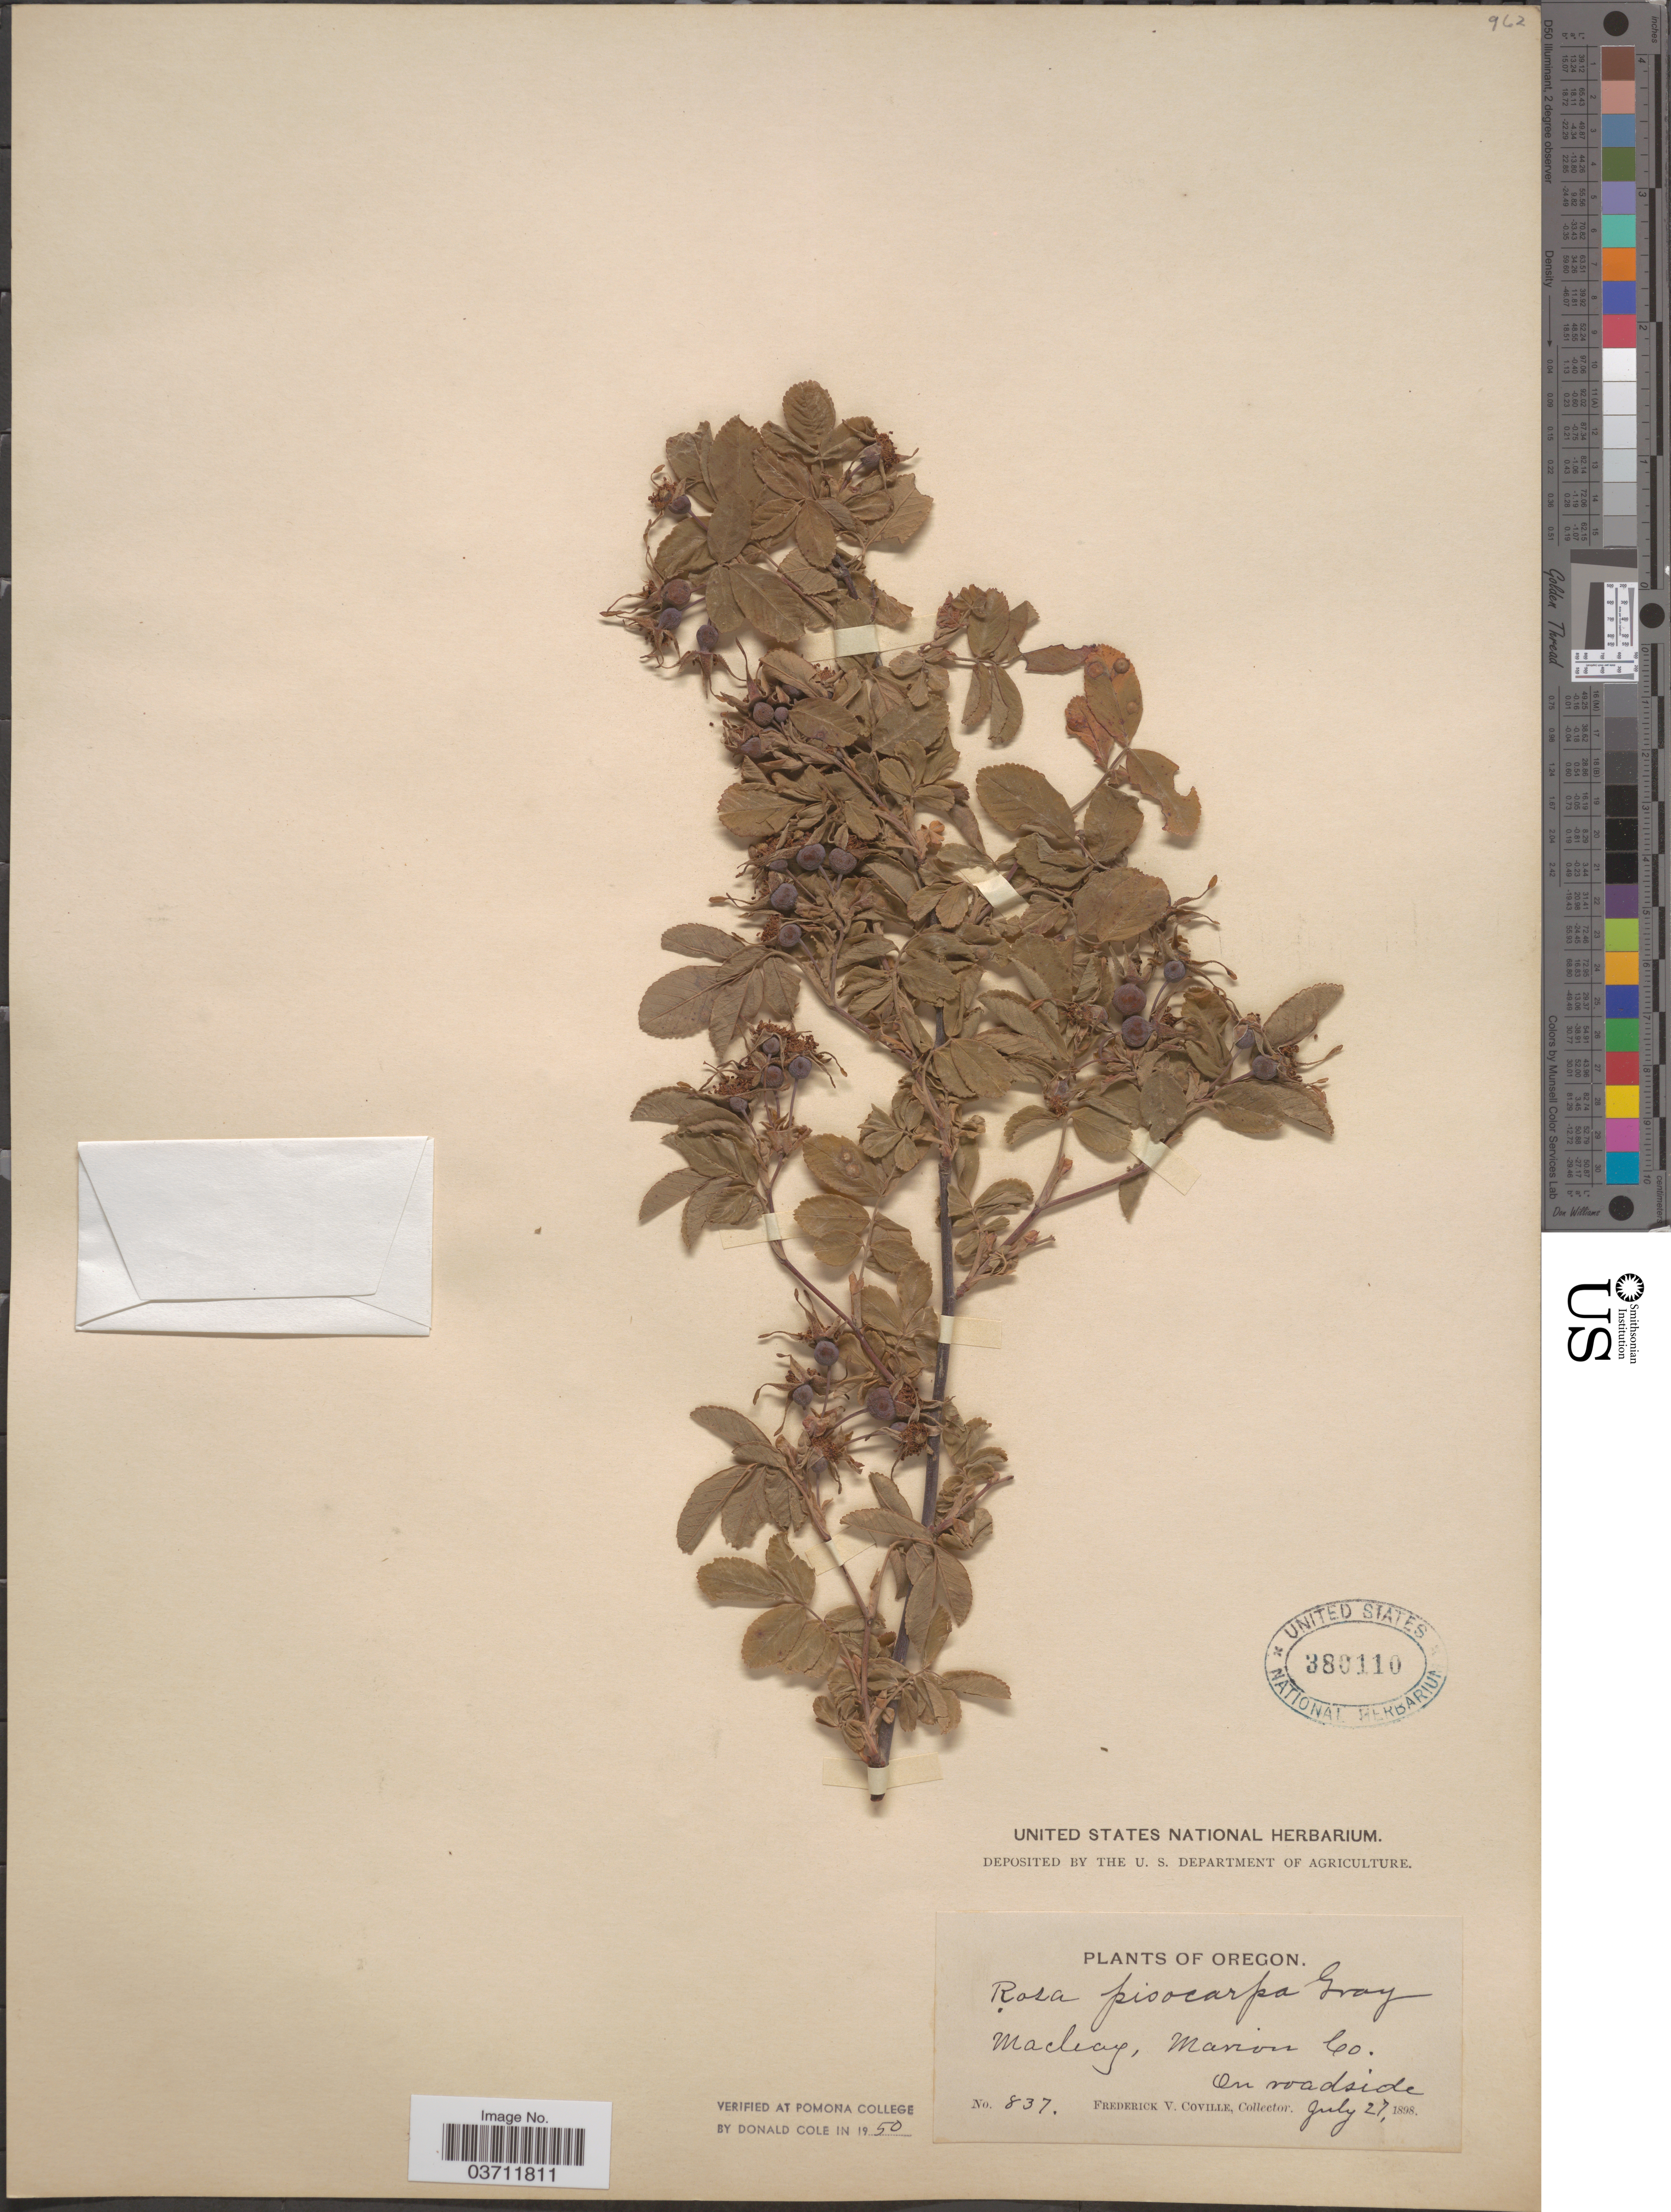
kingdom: Plantae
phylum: Tracheophyta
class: Magnoliopsida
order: Rosales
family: Rosaceae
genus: Rosa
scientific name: Rosa pisocarpa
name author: A. Gray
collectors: F. V. Coville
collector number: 837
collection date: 1898-07-27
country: United States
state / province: Oregon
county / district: Marion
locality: Macleay, Marion Co.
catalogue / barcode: US 380110